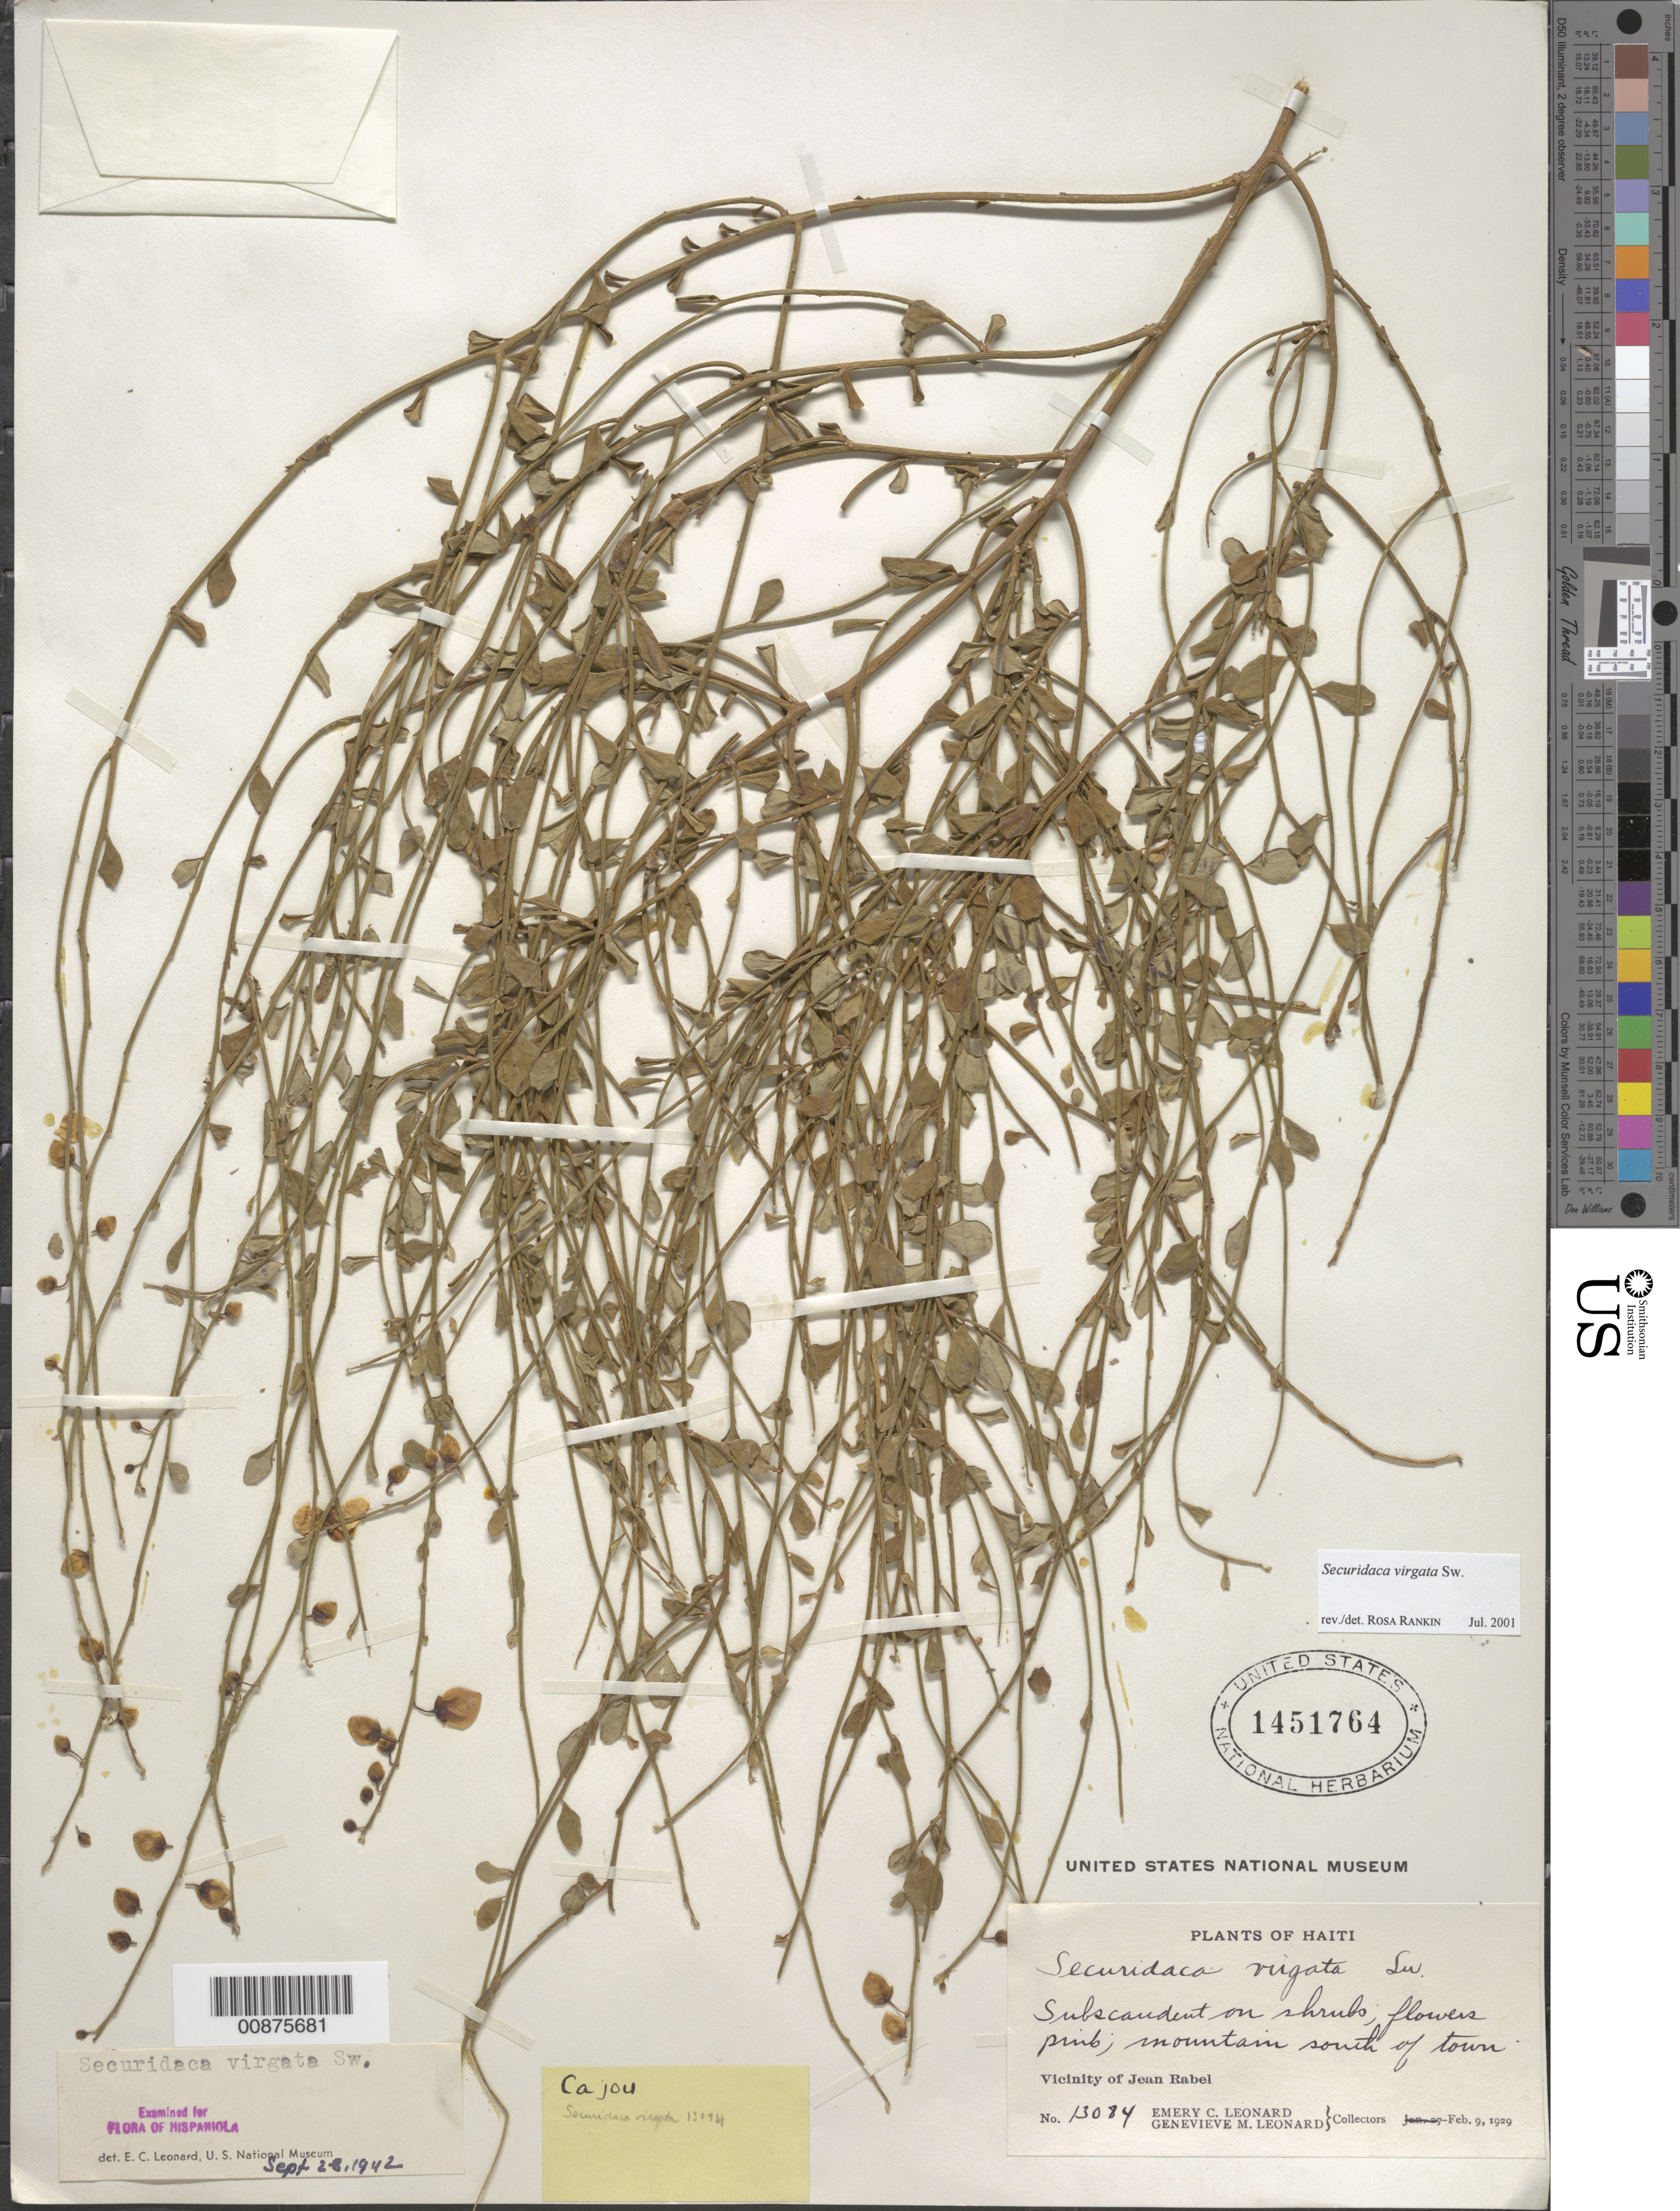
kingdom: Plantae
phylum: Tracheophyta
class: Magnoliopsida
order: Fabales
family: Polygalaceae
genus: Securidaca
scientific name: Securidaca virgata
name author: Sw.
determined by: Rankin Rodriguez, Rosa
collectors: E. C. Leonard & G. M. Leonard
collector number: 13084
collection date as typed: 09 Feb 1929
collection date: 1929-02-09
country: Haiti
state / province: Nord-Ouest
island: Hispaniola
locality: Vicinity of Jean Rabel, S of town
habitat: On shrubs on mountain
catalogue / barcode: US 1451764